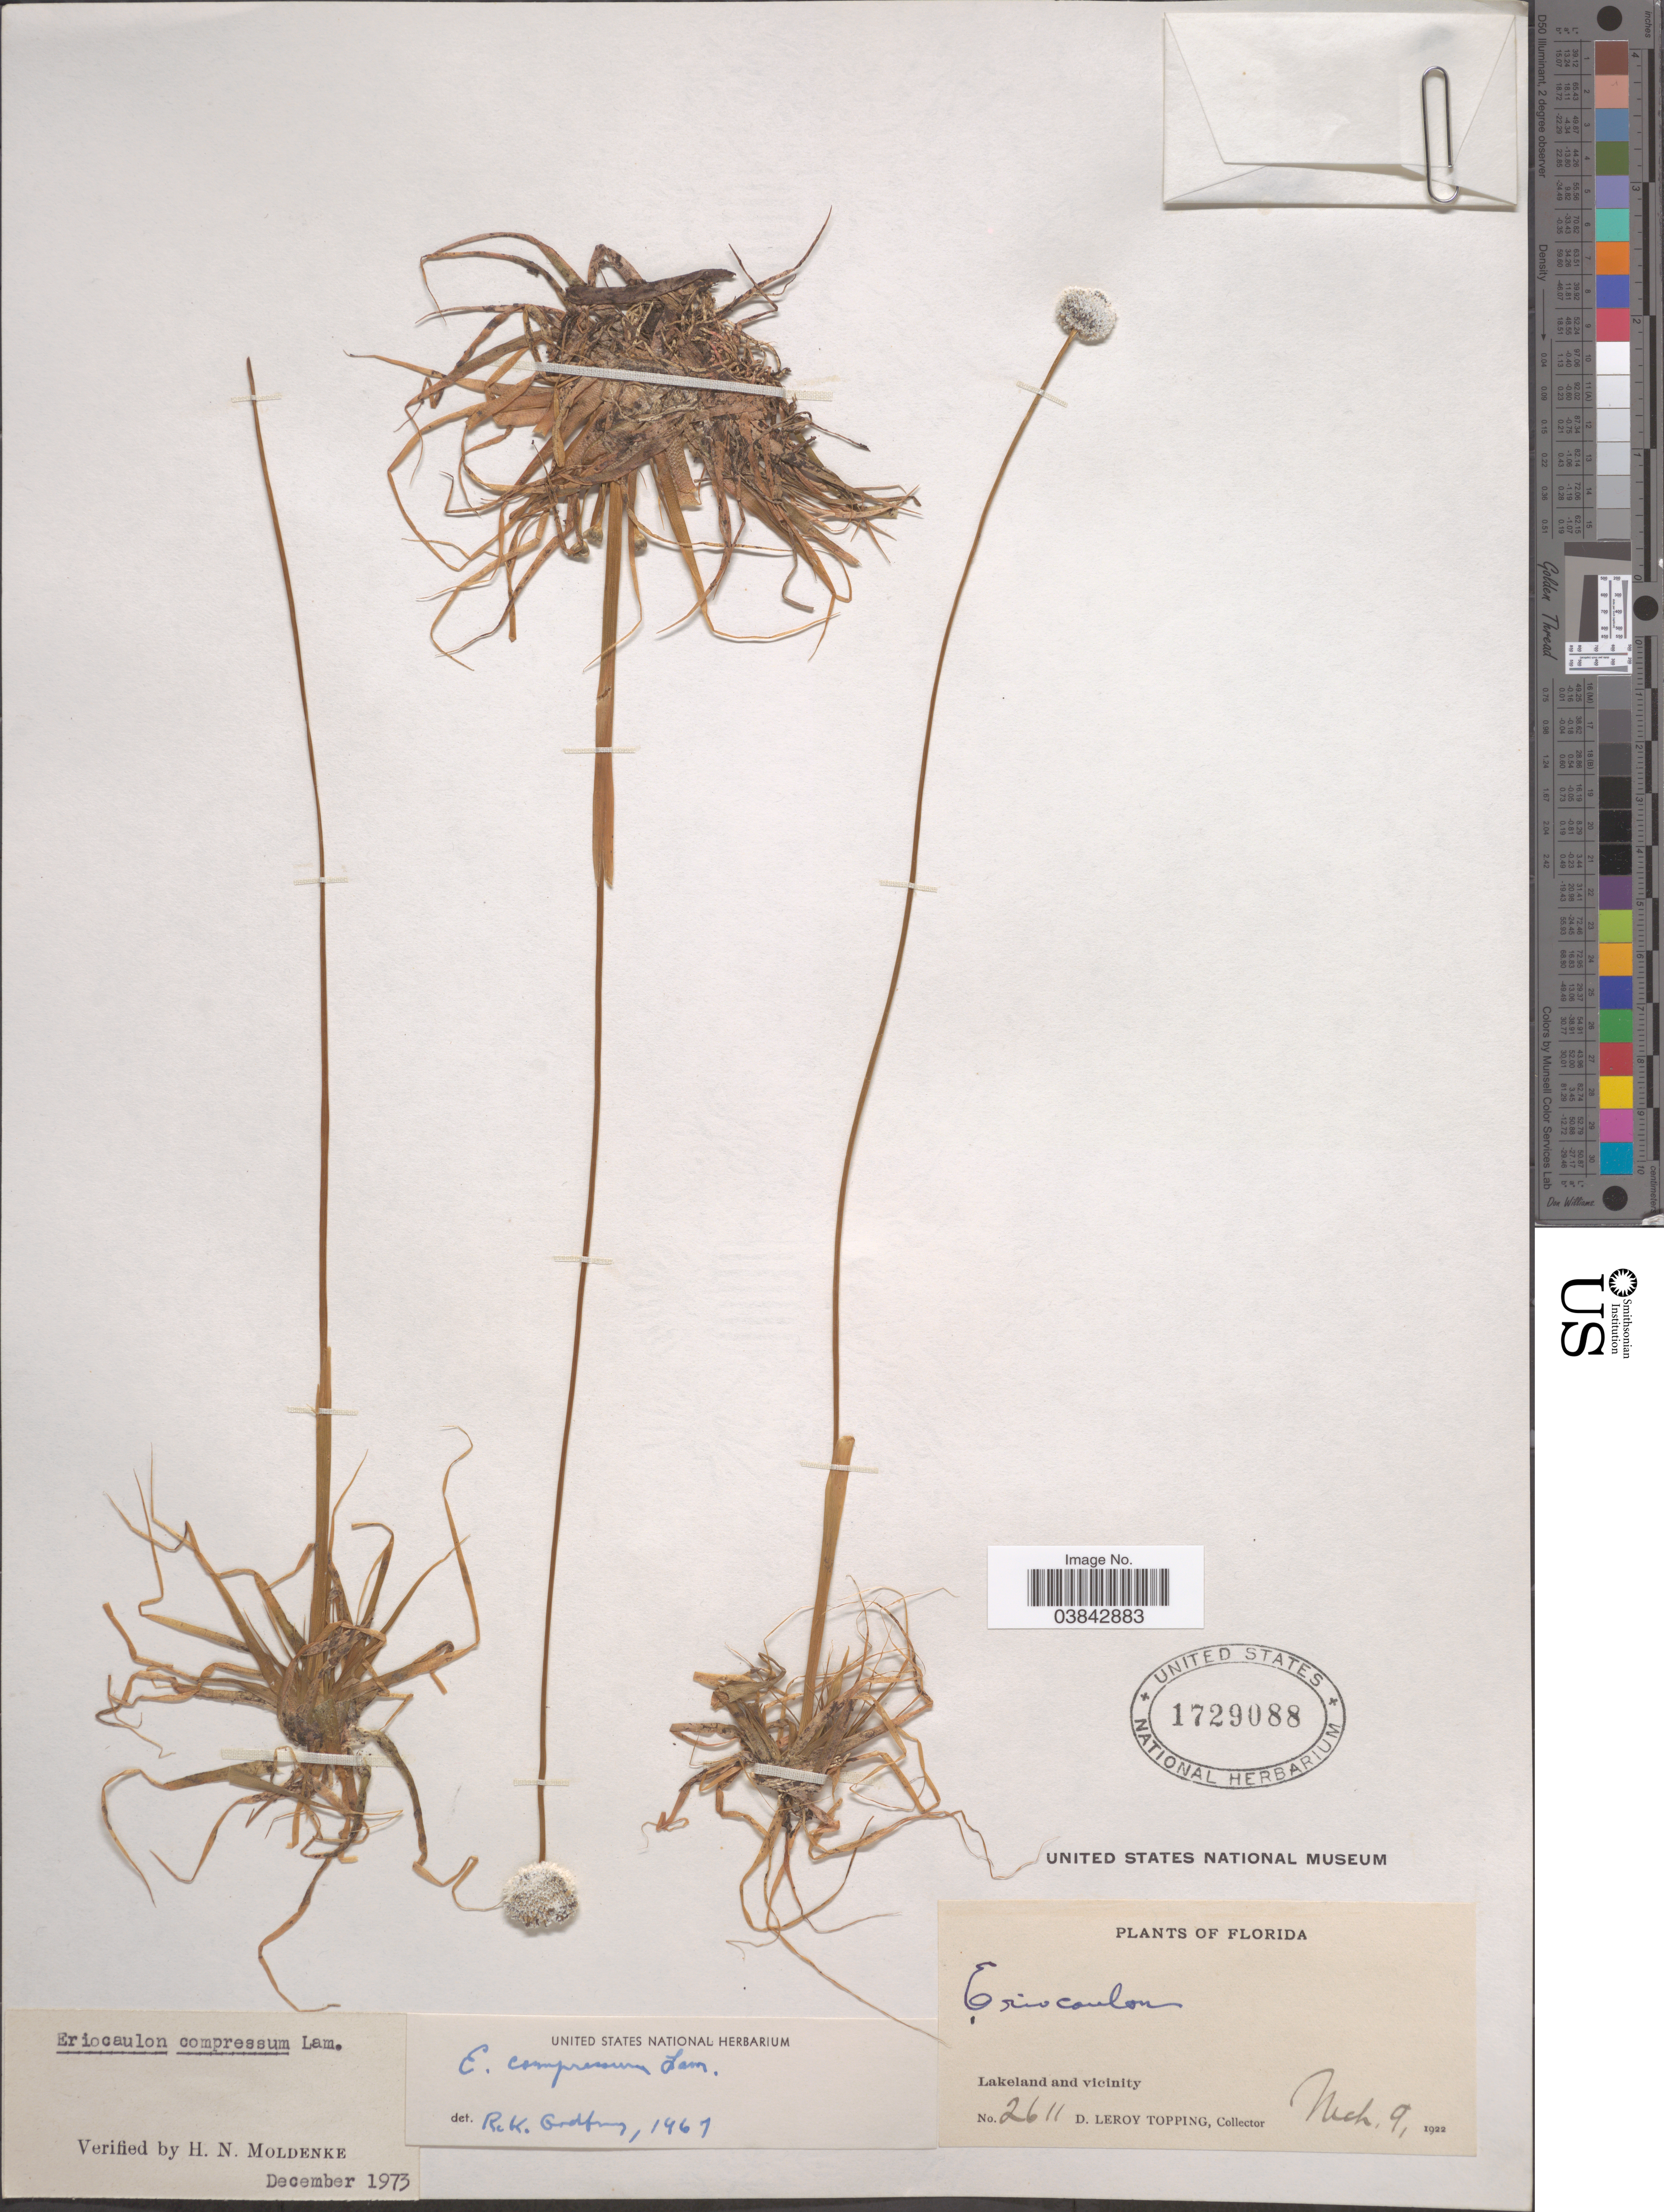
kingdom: Plantae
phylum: Tracheophyta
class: Liliopsida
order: Poales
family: Eriocaulaceae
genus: Eriocaulon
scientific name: Eriocaulon compressum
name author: Lam.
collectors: D. L. Topping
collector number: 2611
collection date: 1922-03-09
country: United States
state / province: Florida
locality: Lakeland and vicinity.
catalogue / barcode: US 1729088